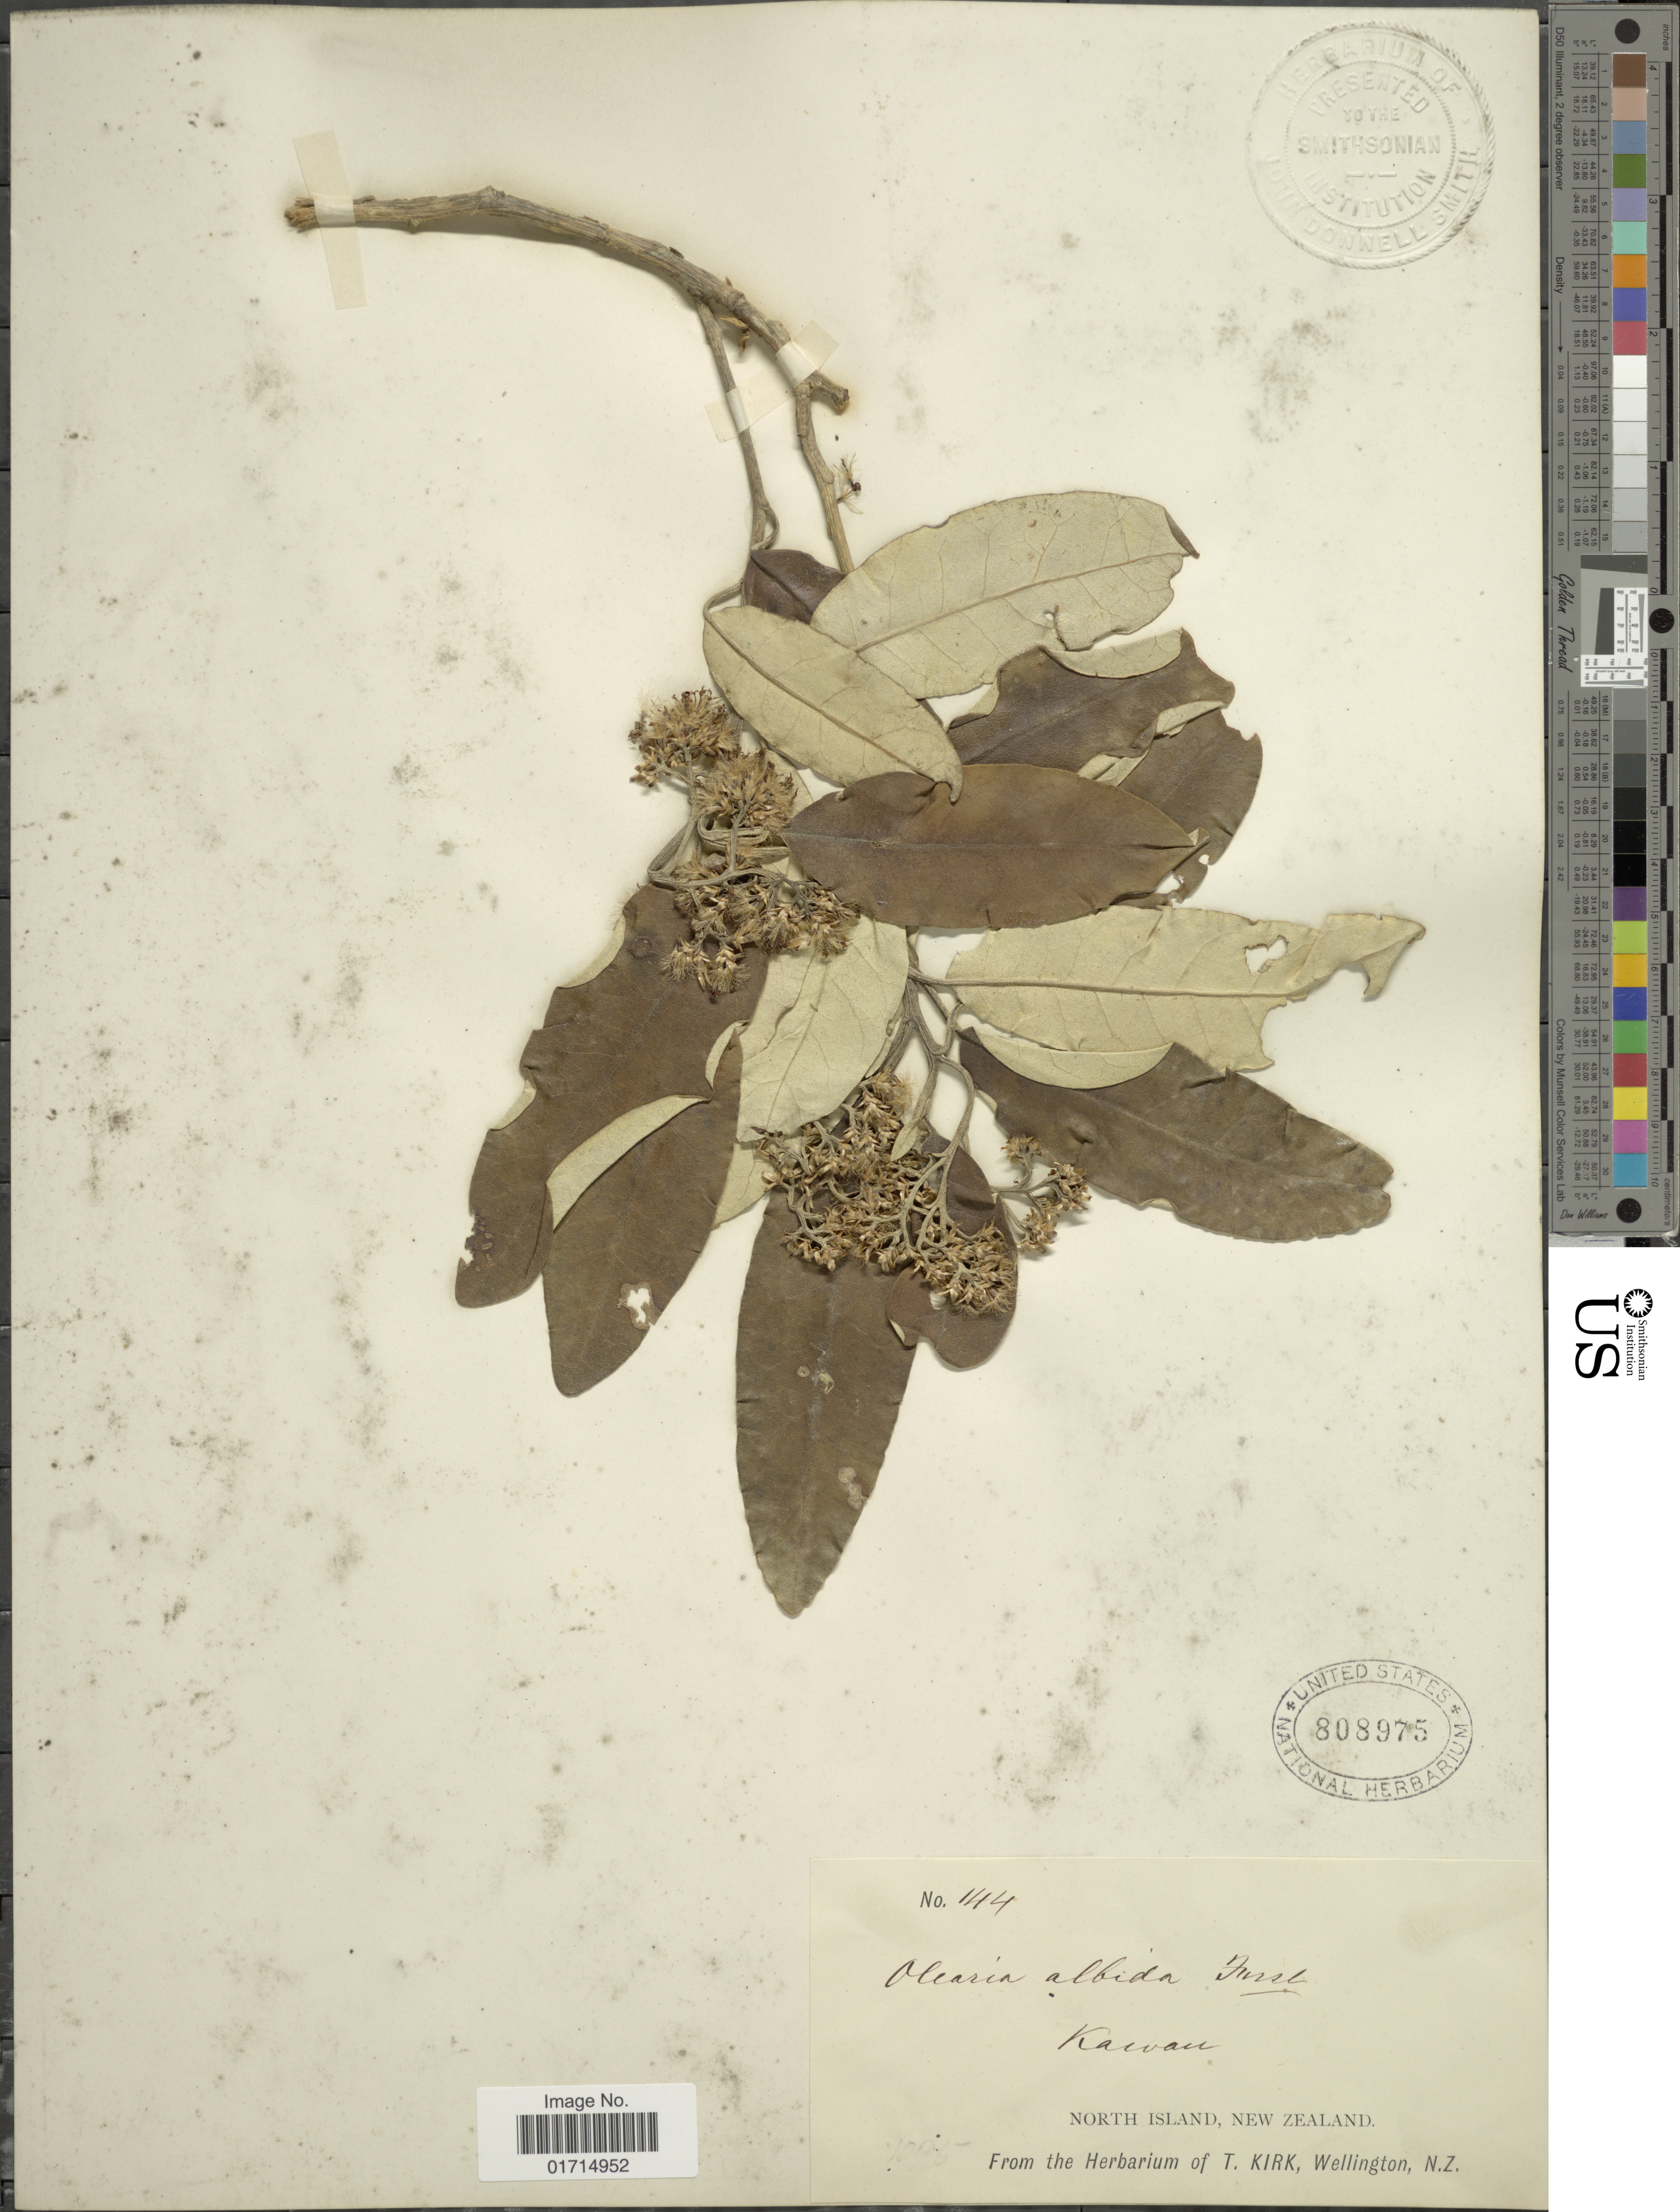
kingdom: Plantae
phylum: Tracheophyta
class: Magnoliopsida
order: Asterales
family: Asteraceae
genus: Olearia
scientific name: Olearia albida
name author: (Hook. f.) Hook. f.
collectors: ex Herb. T. Kirk, Wellington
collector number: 144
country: New Zealand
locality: North Island, New Zealand. Kawan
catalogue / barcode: US 808975